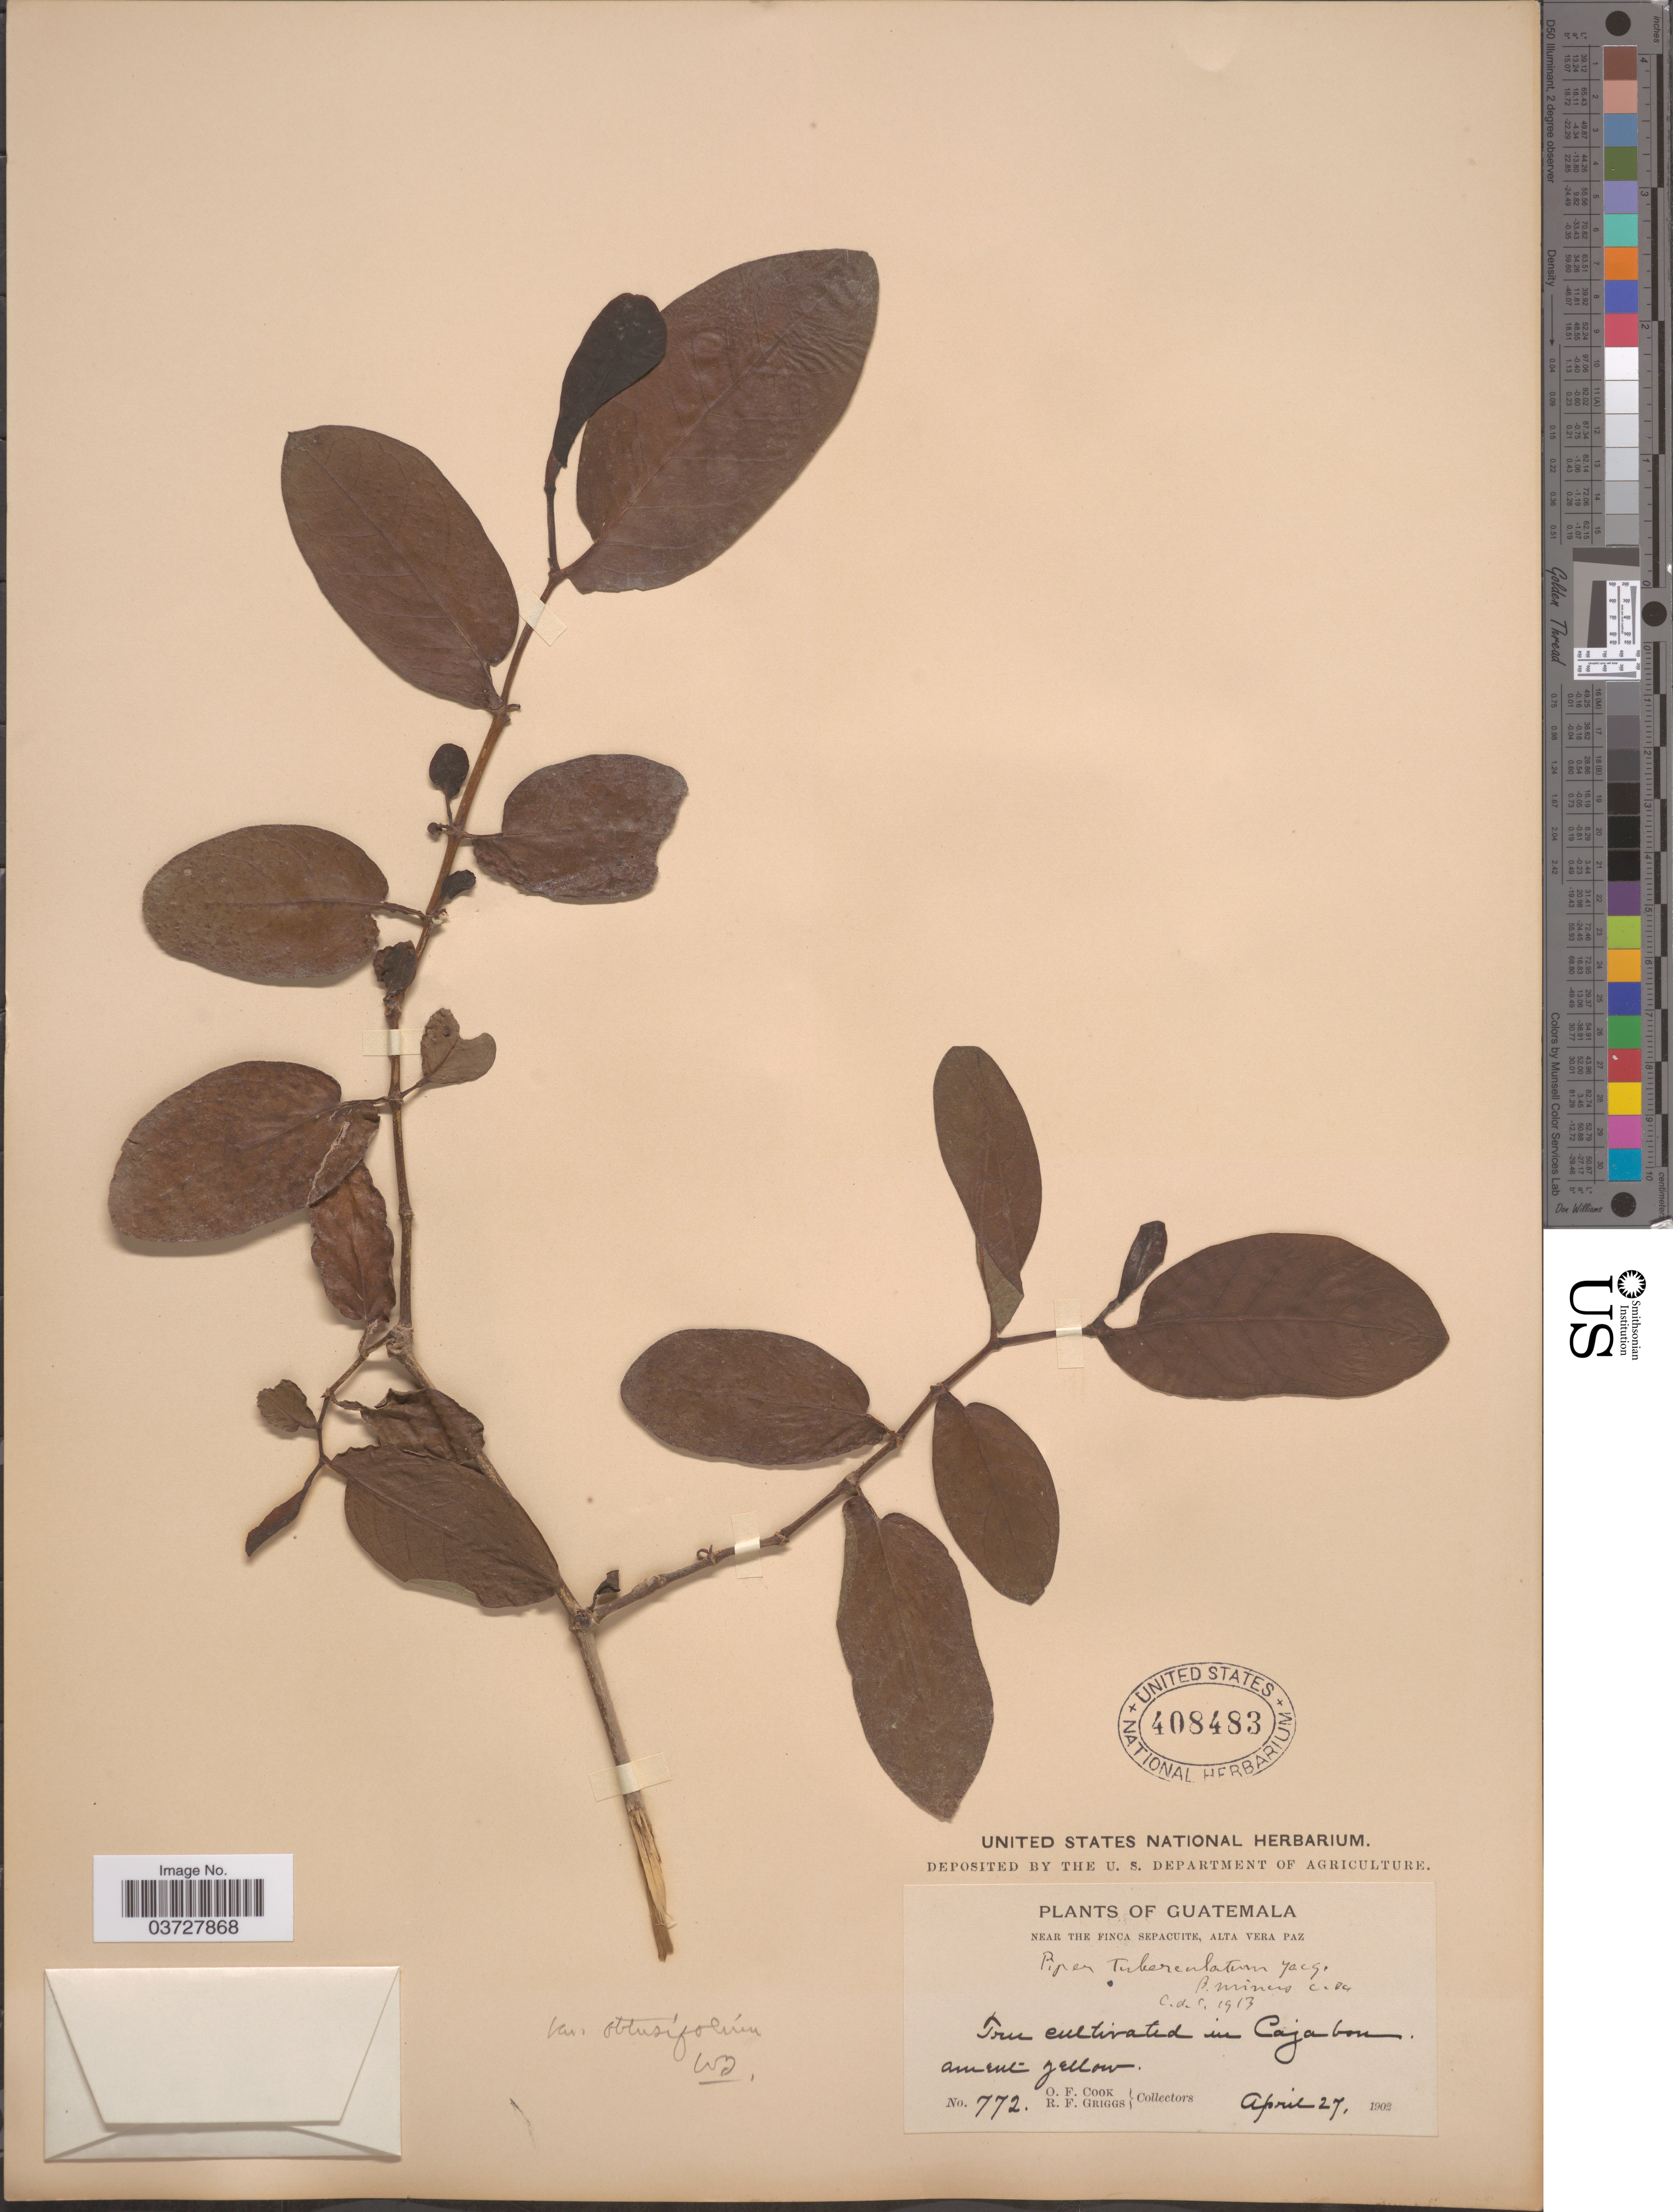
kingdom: Plantae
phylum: Tracheophyta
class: Magnoliopsida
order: Piperales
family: Piperaceae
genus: Piper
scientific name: Piper tuberculatum var. obtusifolium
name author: C. DC.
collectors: O. F. Cook & R. F. Griggs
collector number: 772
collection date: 1902-04-27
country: Guatemala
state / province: Alta Verapaz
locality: Near the Finca Sepacuite, Alta Vera Paz. In Cajabon.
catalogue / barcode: US 408483